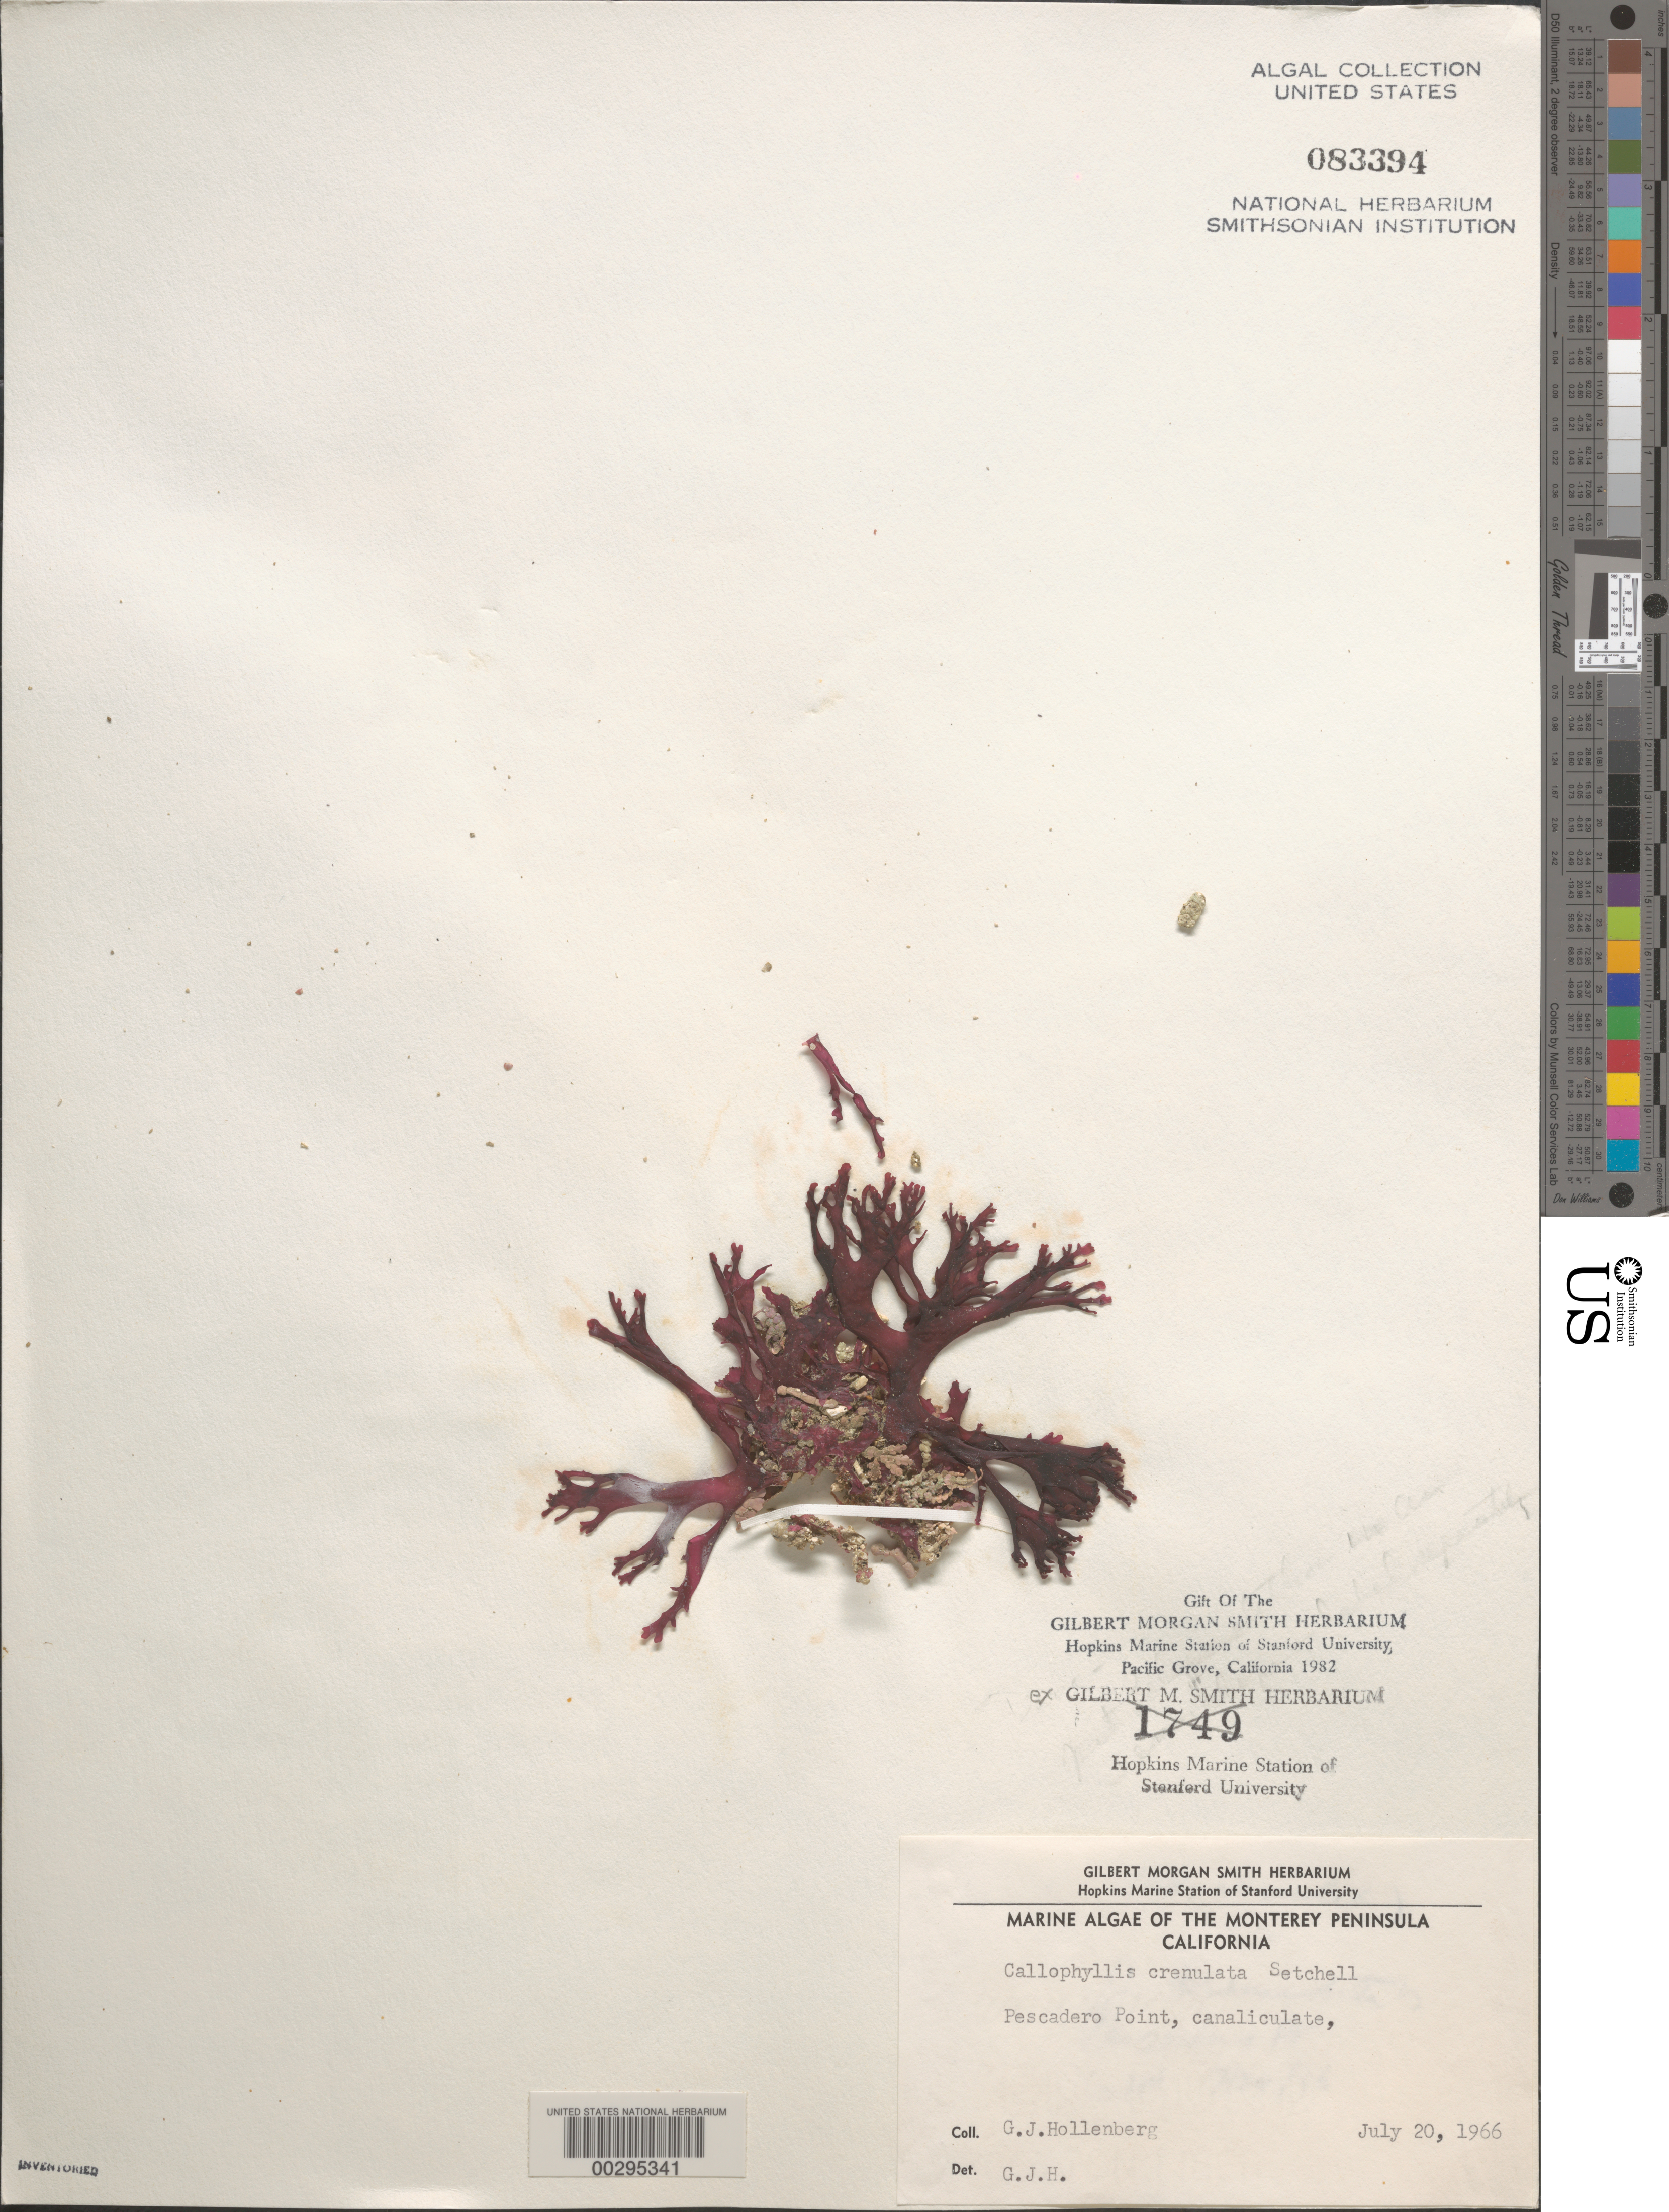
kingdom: Plantae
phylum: Rhodophyta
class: Florideophyceae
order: Gigartinales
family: Kallymeniaceae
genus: Callophyllis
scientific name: Callophyllis crenulata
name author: Setch.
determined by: Hollenberg, George J.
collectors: G. Hollenberg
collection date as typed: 20 Jul 1966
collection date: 1966-07-20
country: United States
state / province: California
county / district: Monterey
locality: Pescadero Point, Monterey Peninsula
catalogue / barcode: US 83394